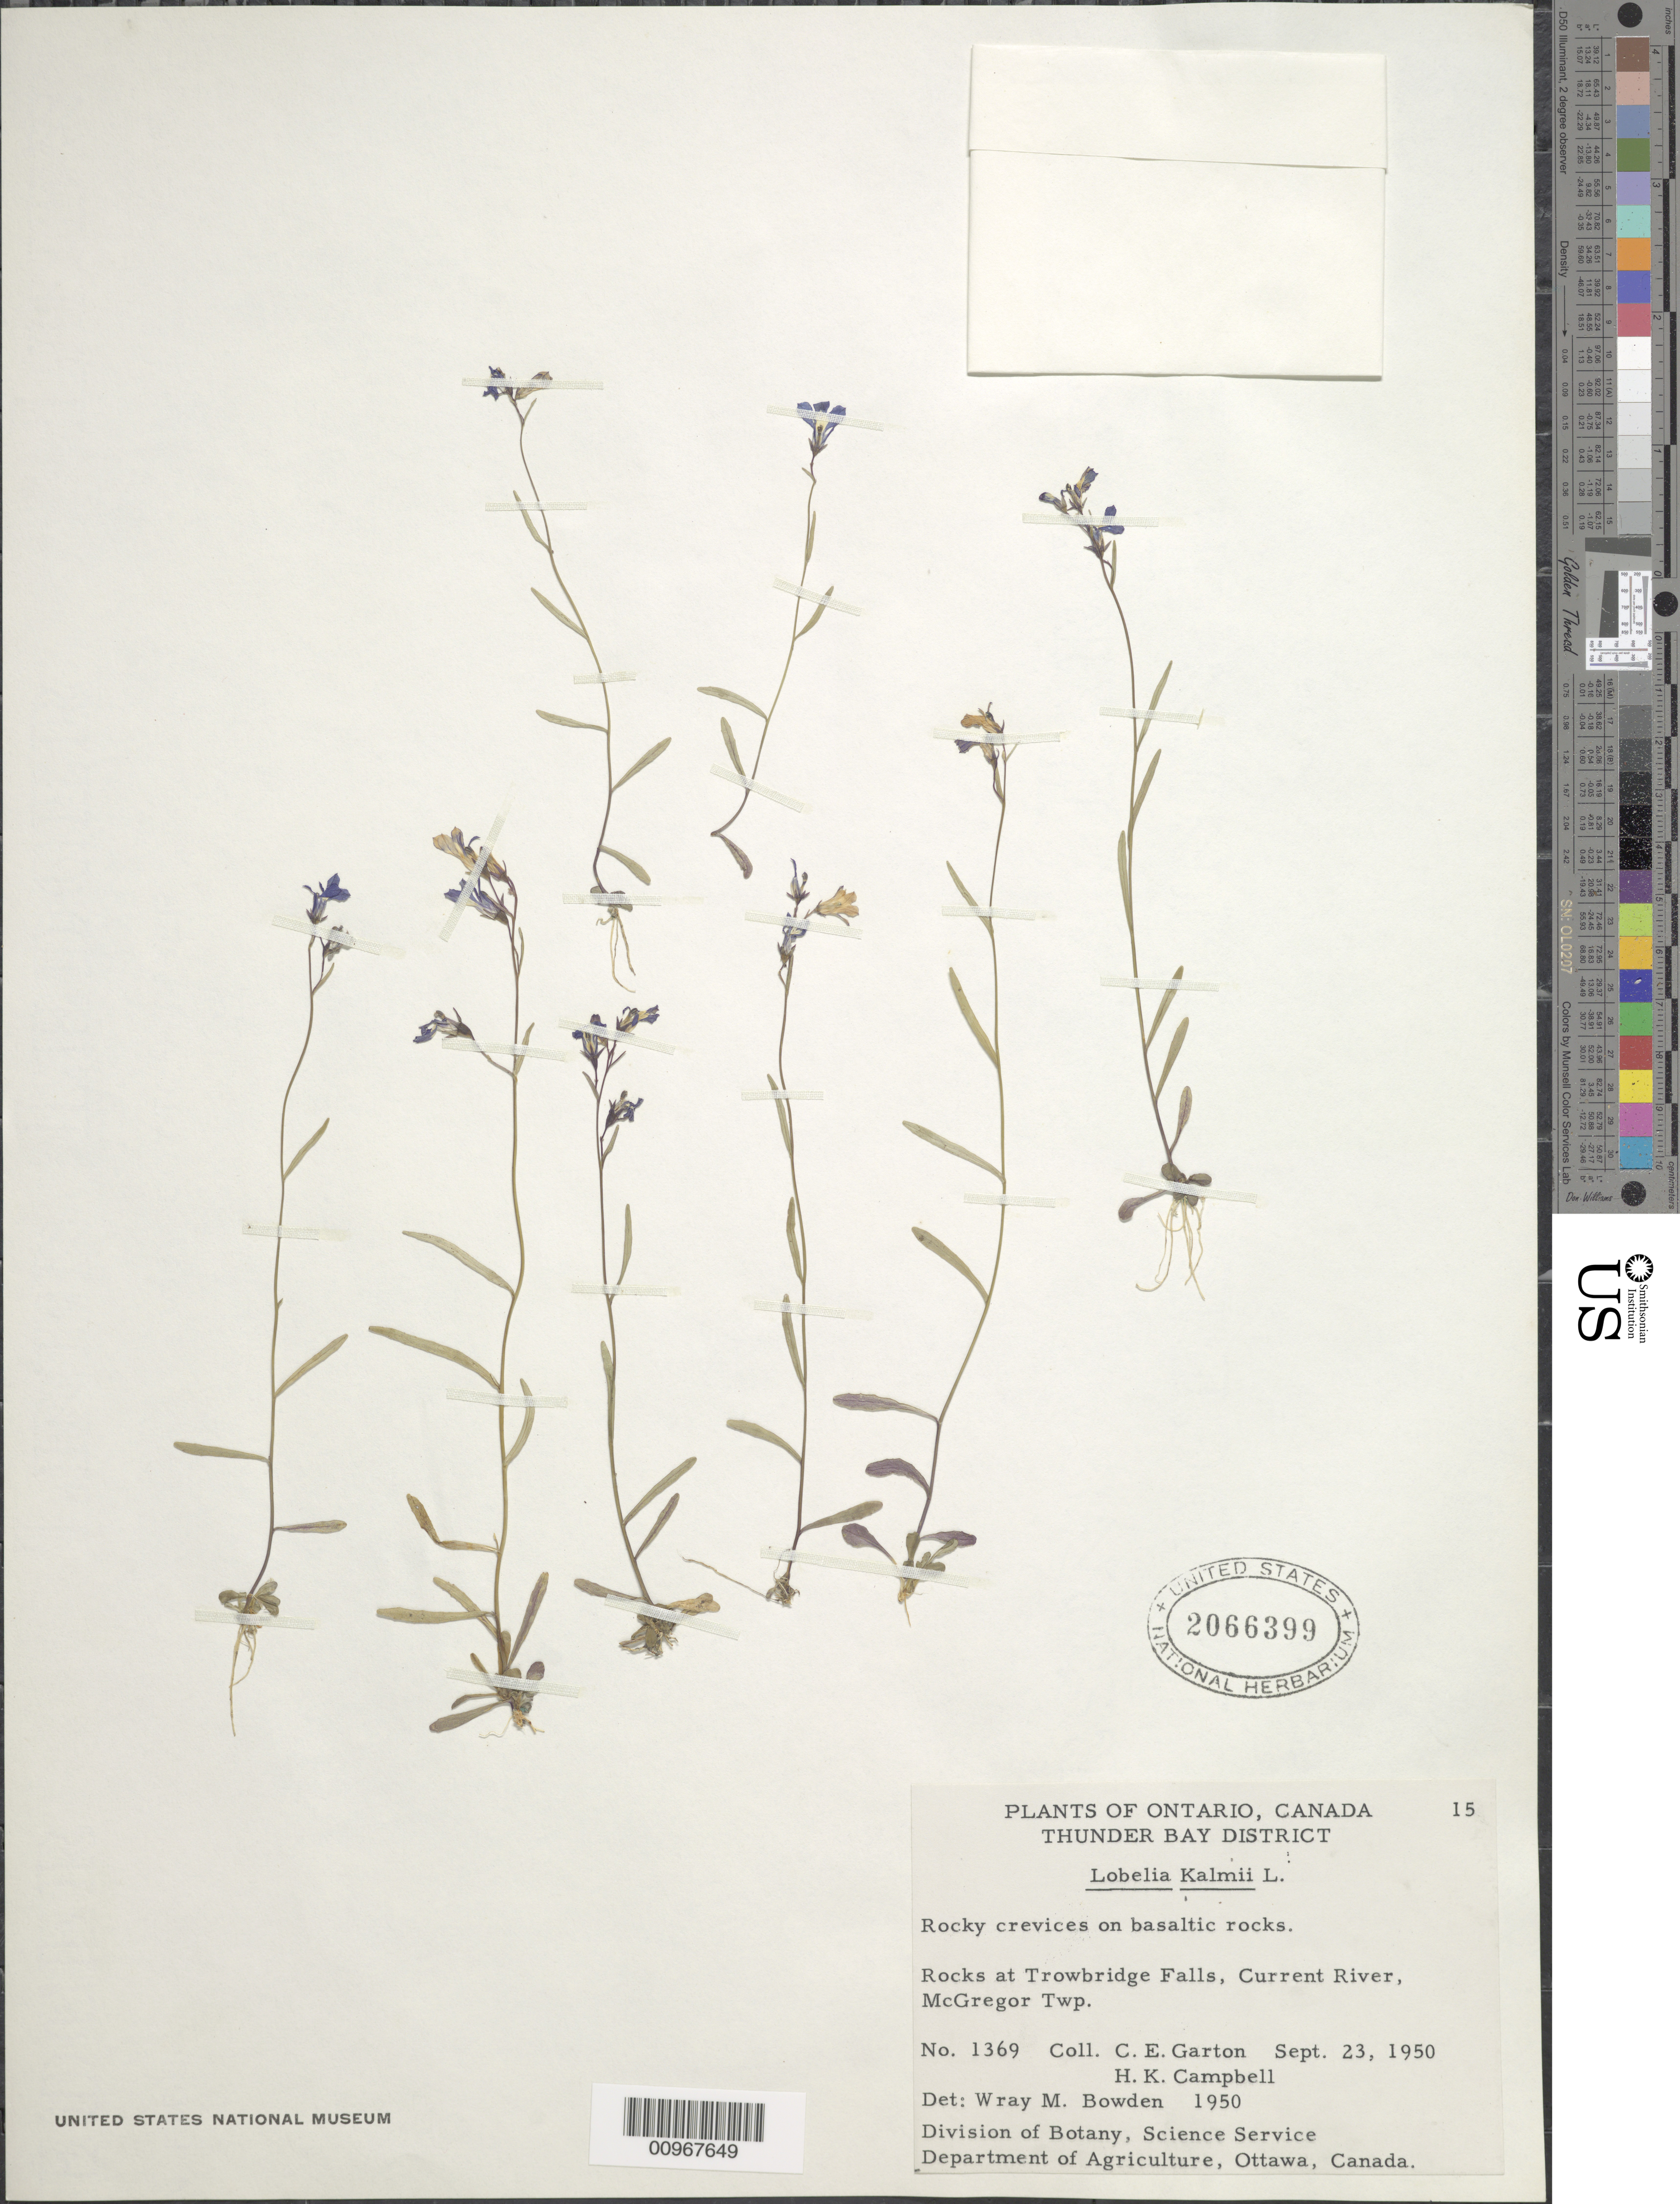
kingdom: Plantae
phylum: Tracheophyta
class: Magnoliopsida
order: Asterales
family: Campanulaceae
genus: Lobelia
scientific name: Lobelia kalmii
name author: L.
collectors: C. Garton & H. K. Campbell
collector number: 1369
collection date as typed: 23 Sep 1950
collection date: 1950-09-23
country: Canada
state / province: Ontario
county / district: Thunder Bay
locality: Rocks at Trowbridge Falls, Current River, McGregor Twp.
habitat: rocky crevices on basaltic rocks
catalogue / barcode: US 2066399